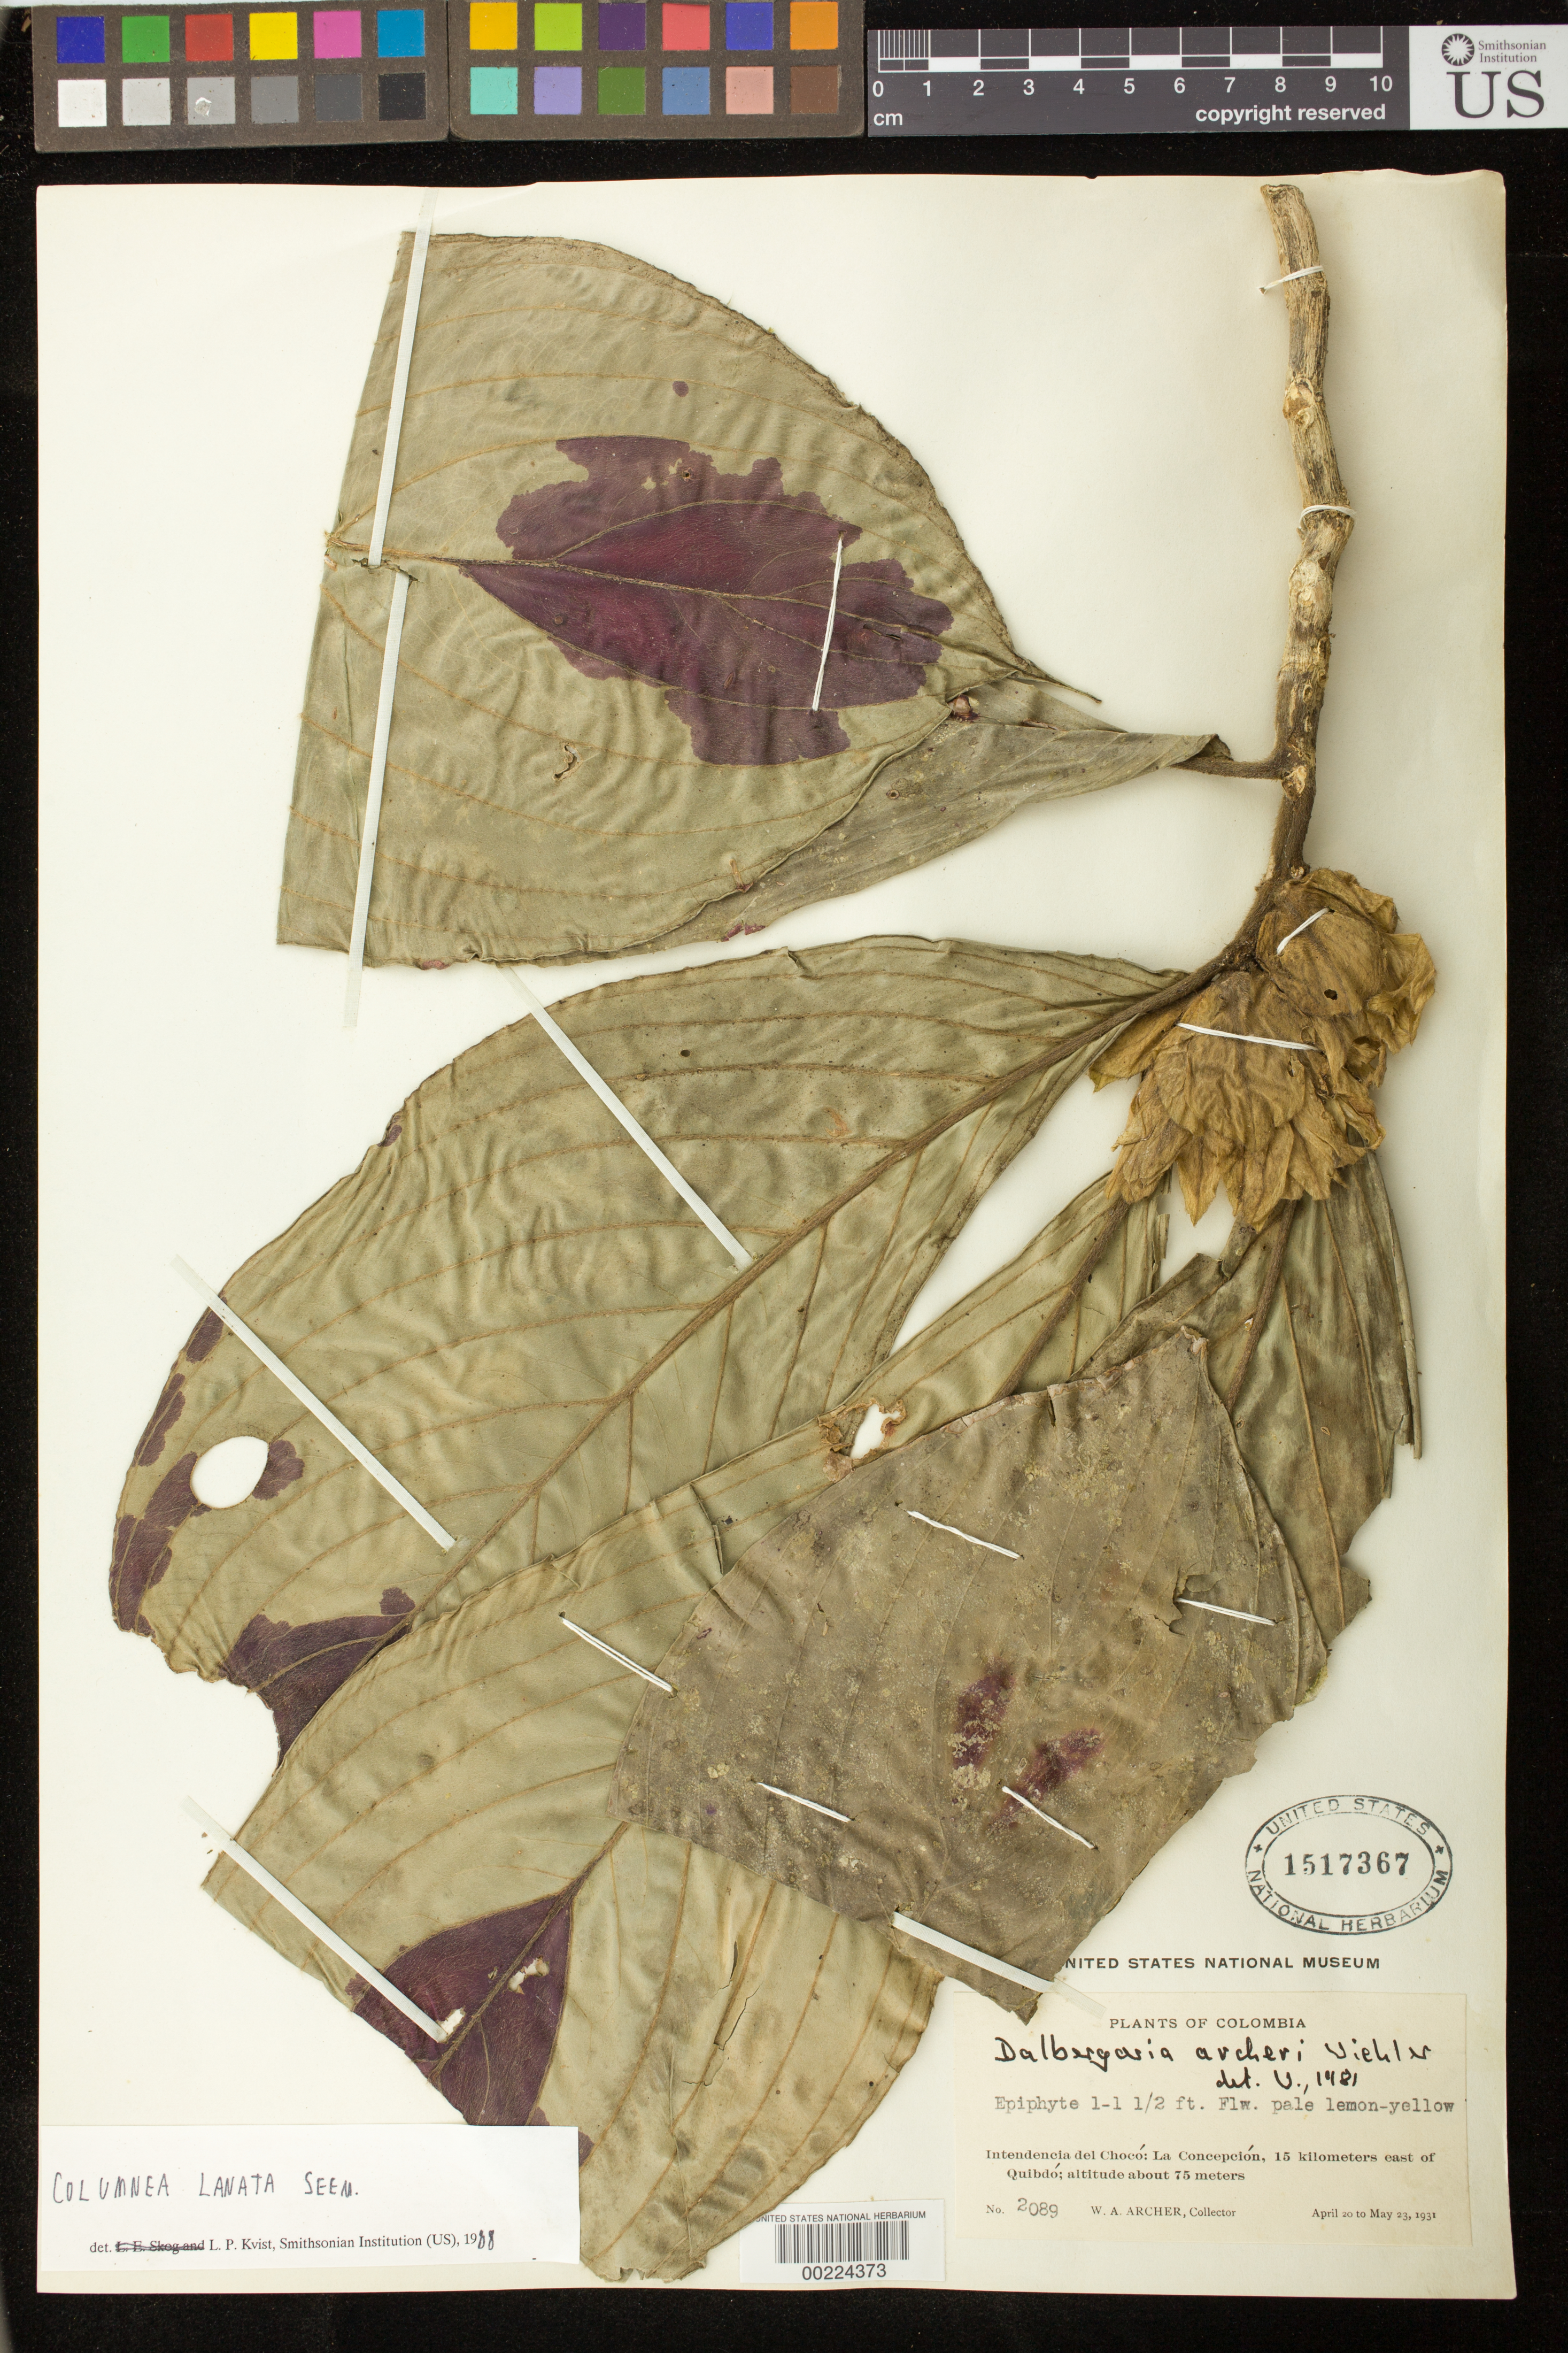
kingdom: Plantae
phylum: Tracheophyta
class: Magnoliopsida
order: Lamiales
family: Gesneriaceae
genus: Columnea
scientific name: Columnea lanata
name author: (Seem.) Kuntze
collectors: A. W. Archer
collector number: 2089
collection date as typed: Apr-May 1931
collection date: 1931-04/1931-05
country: Colombia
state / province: Chocó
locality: La Concepcion, 15 km E of Quibdo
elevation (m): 75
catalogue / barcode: US 1517367